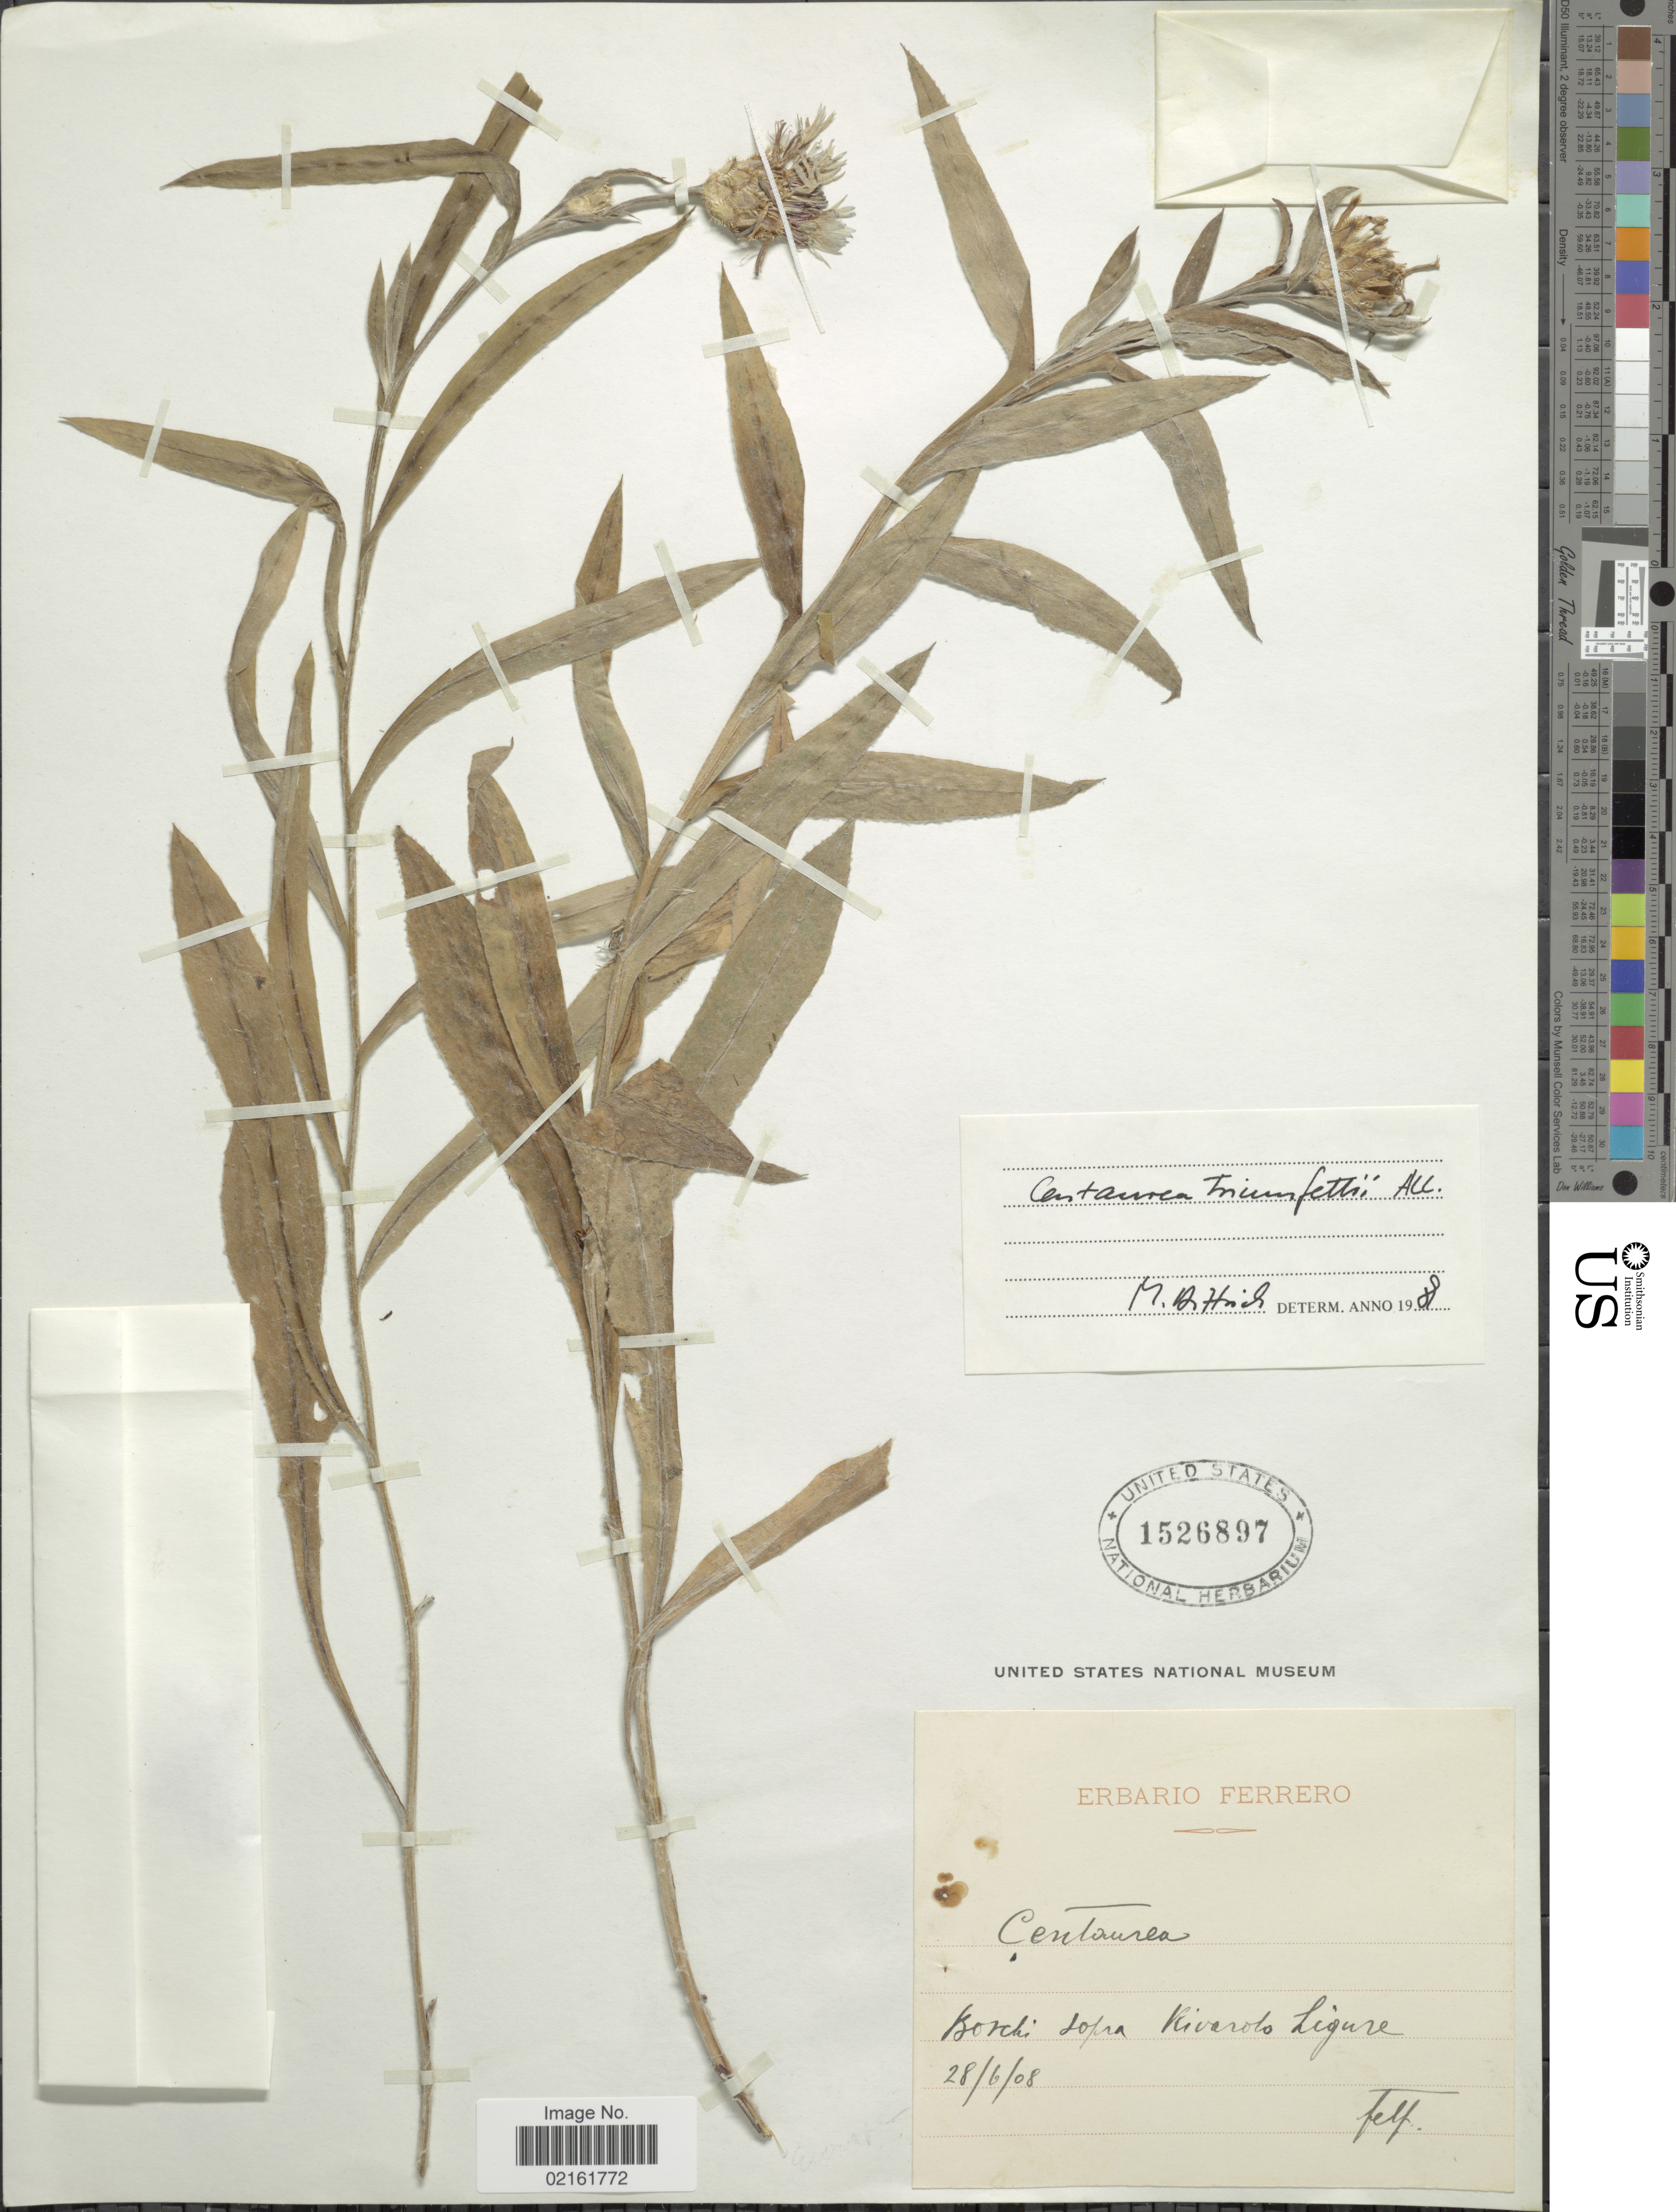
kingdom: Plantae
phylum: Tracheophyta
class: Magnoliopsida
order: Asterales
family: Asteraceae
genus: Centaurea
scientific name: Centaurea triumfetti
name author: All.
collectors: ex herb. Ferrero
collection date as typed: Transcribed d/m/y: 28/6/08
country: Italy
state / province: Liguria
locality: Bonki: Sopa Riverolo Liqure [interpreted]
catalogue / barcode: US 1526897